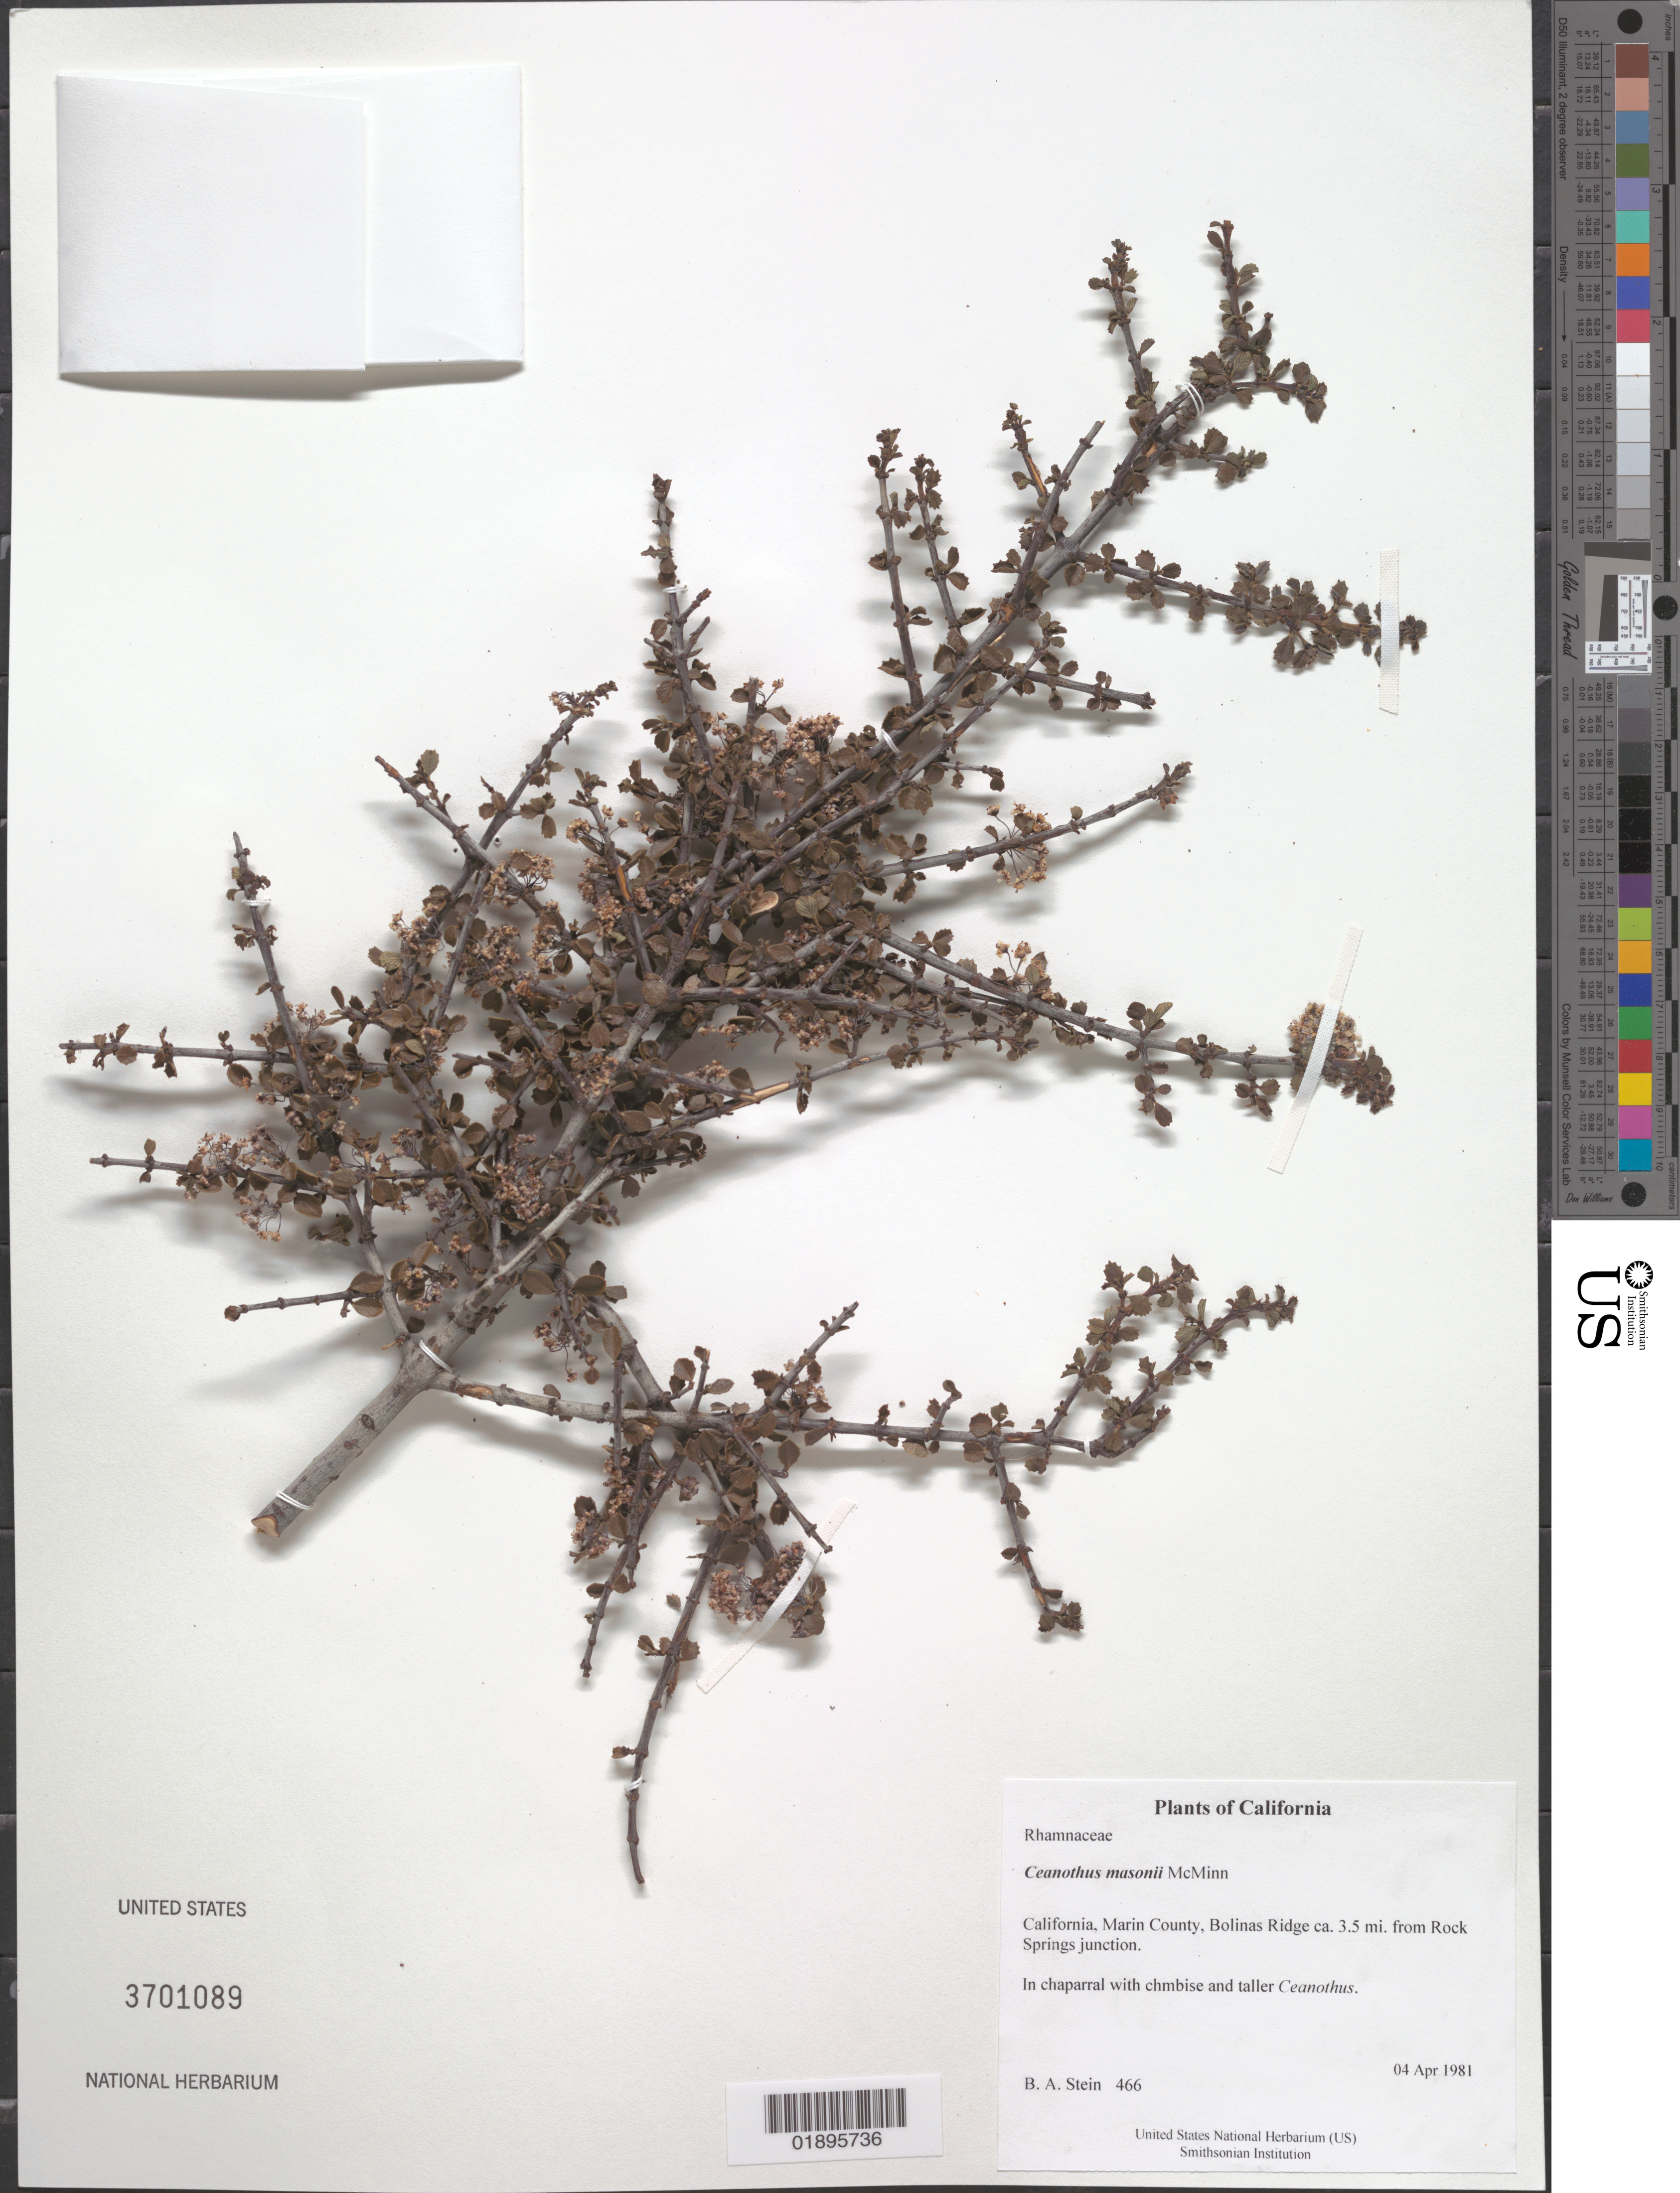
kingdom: Plantae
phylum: Tracheophyta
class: Magnoliopsida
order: Rosales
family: Rhamnaceae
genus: Ceanothus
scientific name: Ceanothus masonii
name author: McMinn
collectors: B. A. Stein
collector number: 466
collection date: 1981-04-04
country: United States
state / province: California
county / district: Marin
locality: Bolinas Ridge ca. 3.5 mi. from Rock Springs junction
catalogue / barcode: US 3701089